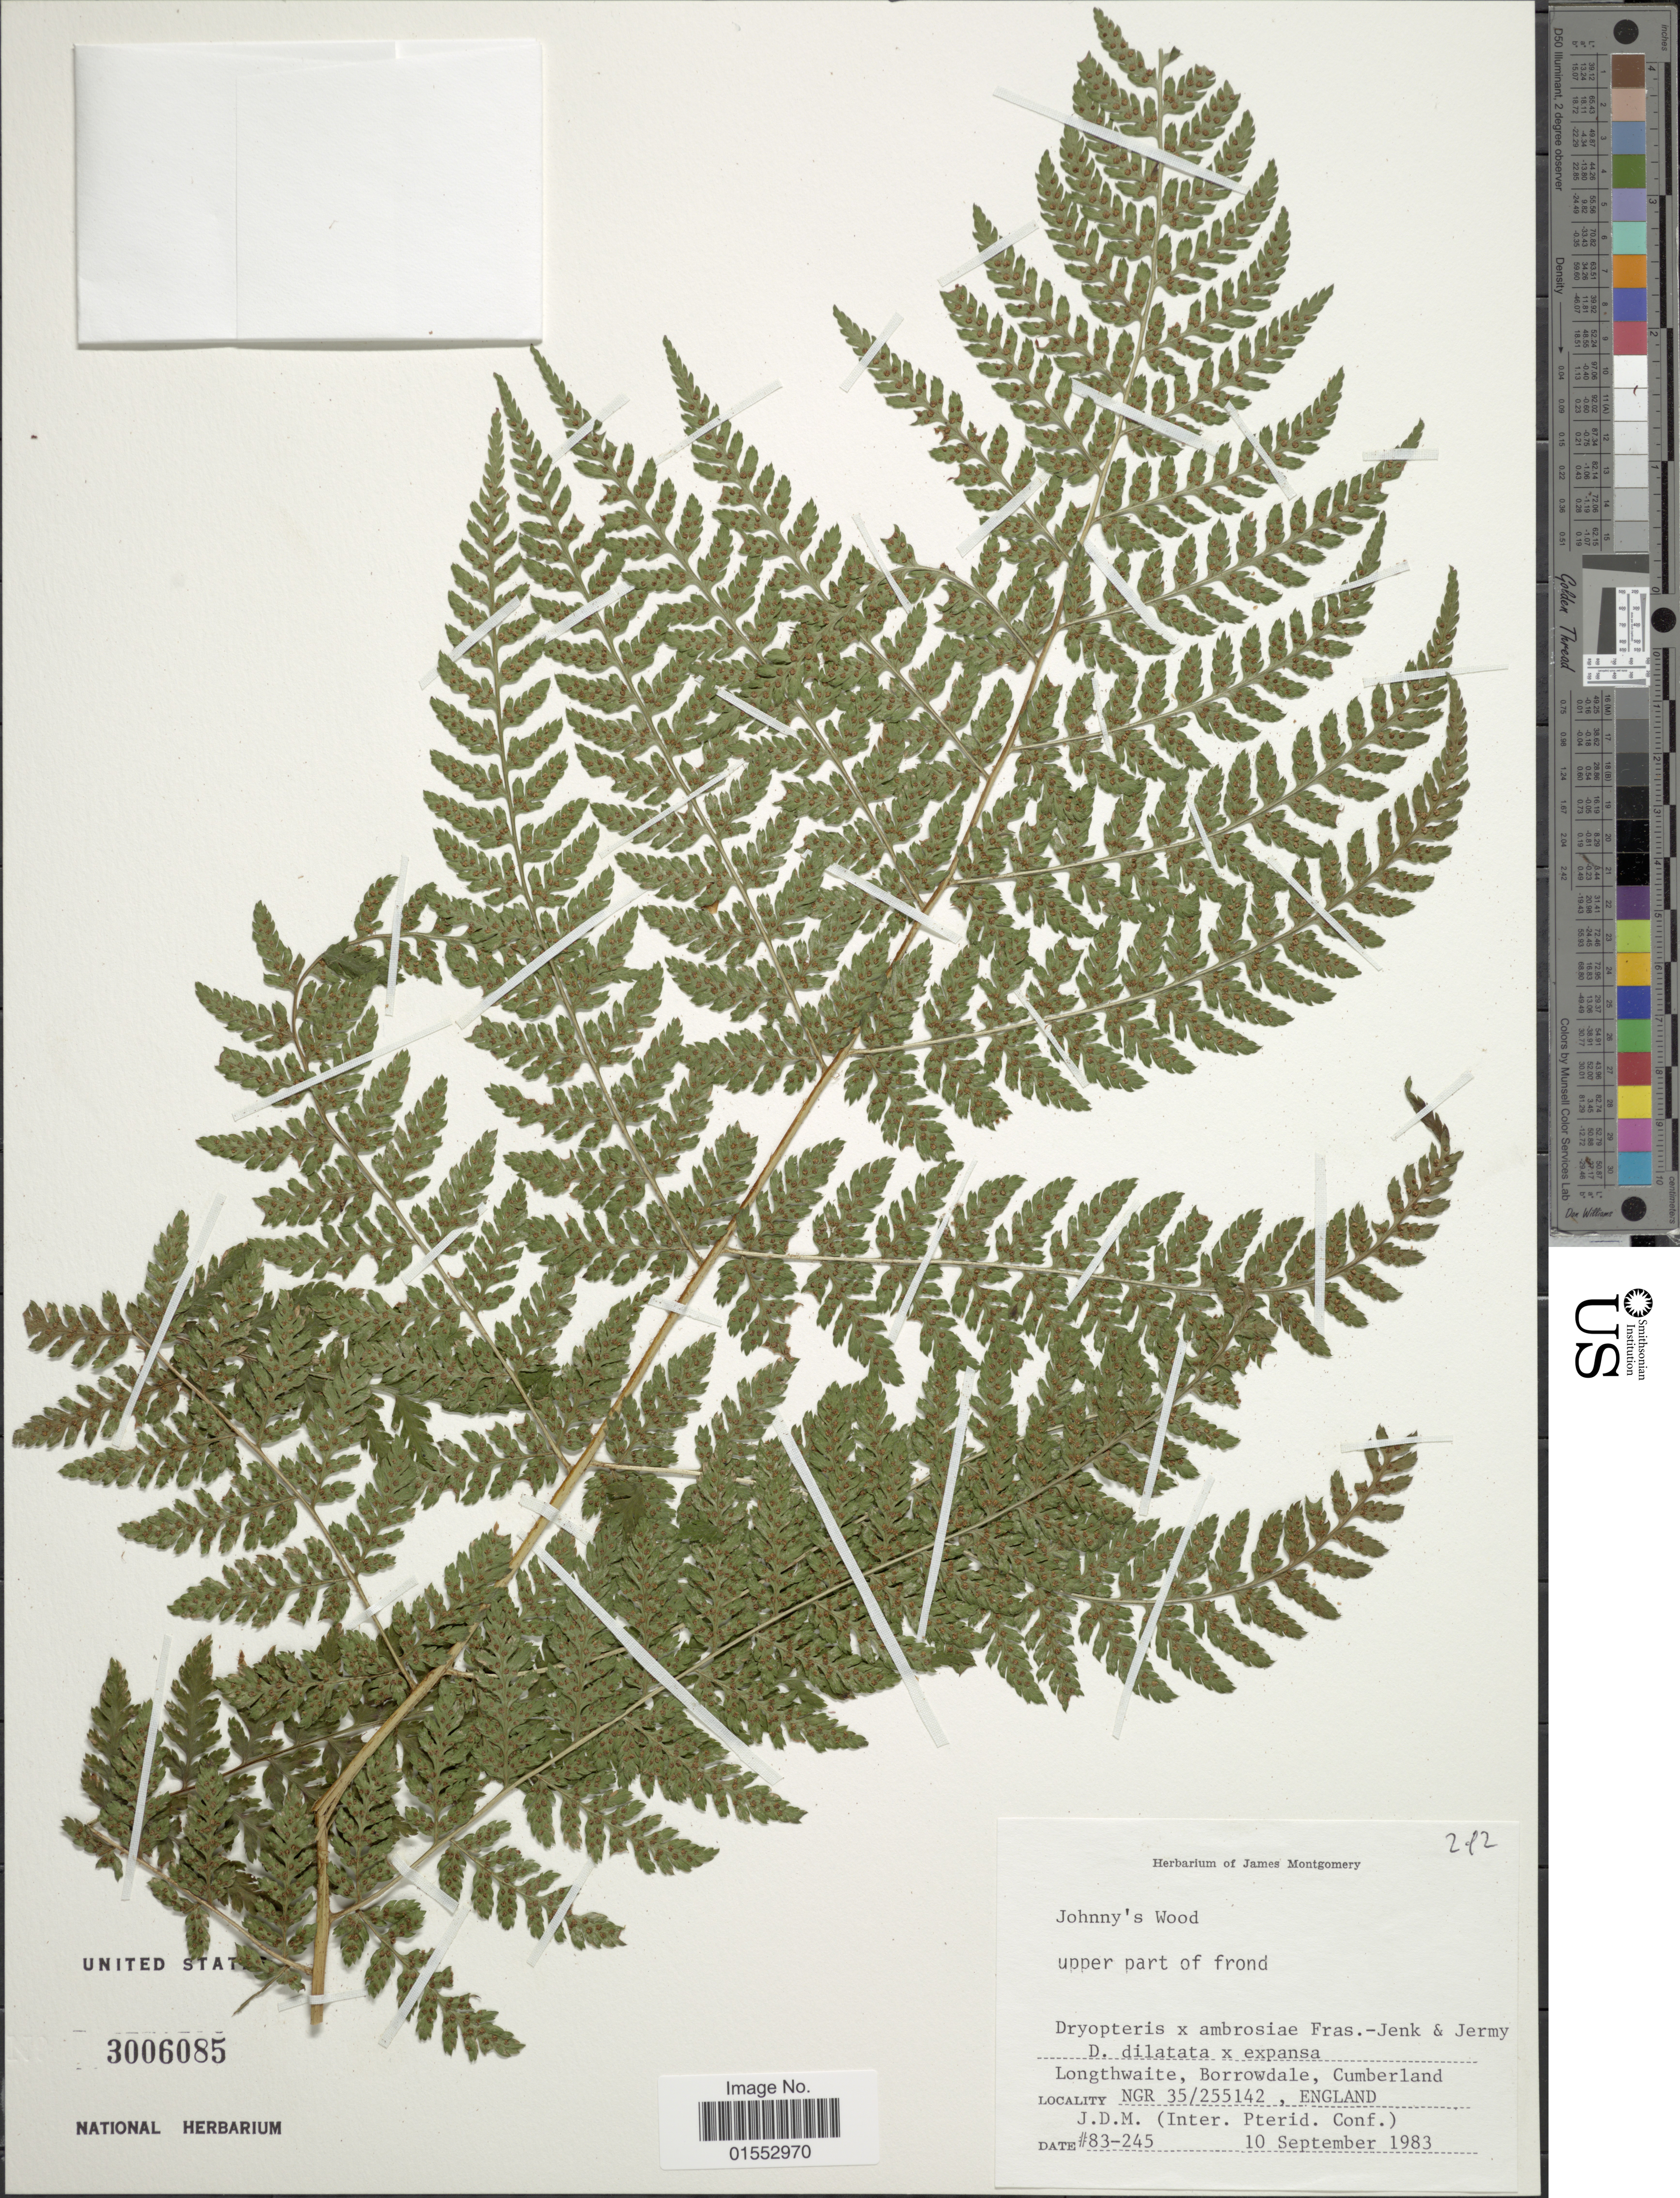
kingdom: Plantae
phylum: Tracheophyta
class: Polypodiopsida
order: Polypodiales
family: Dryopteridaceae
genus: Dryopteris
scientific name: Dryopteris x ambroseae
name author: Fraser-Jenk. & Jermy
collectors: ex Herb. James Montgomery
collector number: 292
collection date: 1983-09-10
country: United Kingdom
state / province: England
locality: Longthwaite, Borrowdale, Cumberland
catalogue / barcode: US 3006085